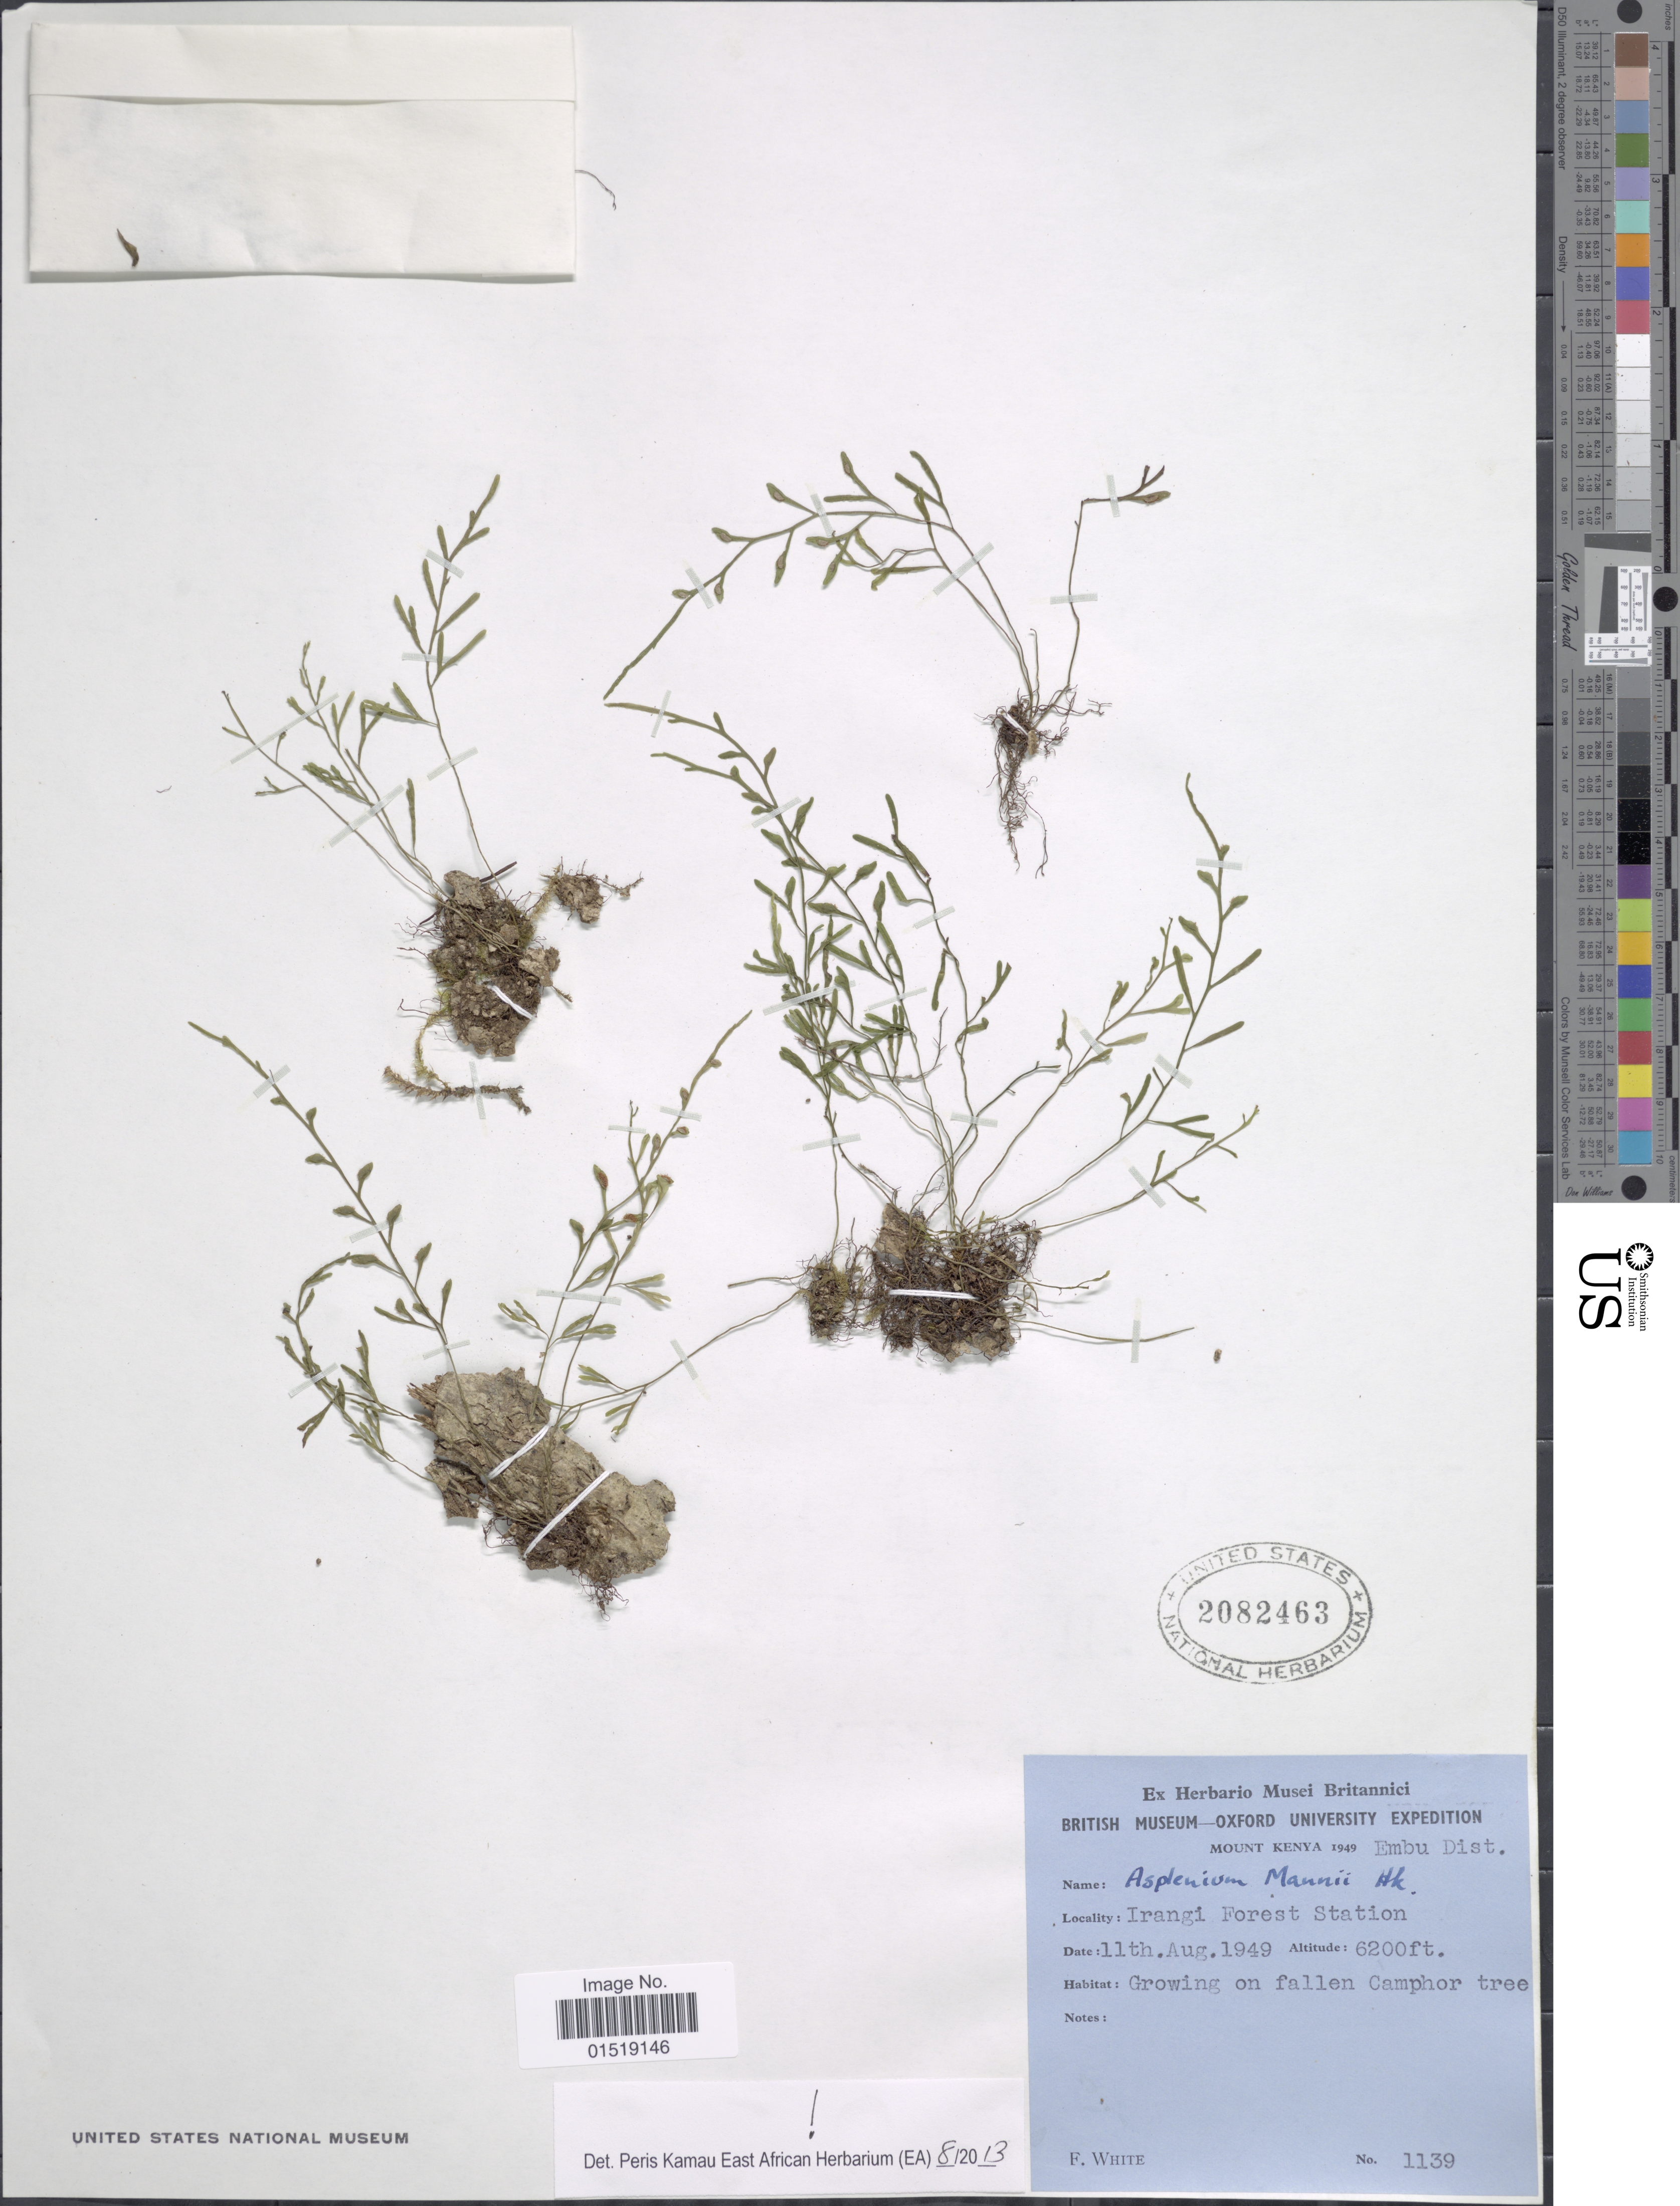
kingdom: Plantae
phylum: Tracheophyta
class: Polypodiopsida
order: Polypodiales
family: Aspleniaceae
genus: Asplenium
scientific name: Asplenium mannii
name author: Hook.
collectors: F. White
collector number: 1139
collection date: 1949-08-11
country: Kenya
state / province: Embu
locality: Embu Dist. Irangi Forest Station.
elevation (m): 1890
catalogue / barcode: US 2082463